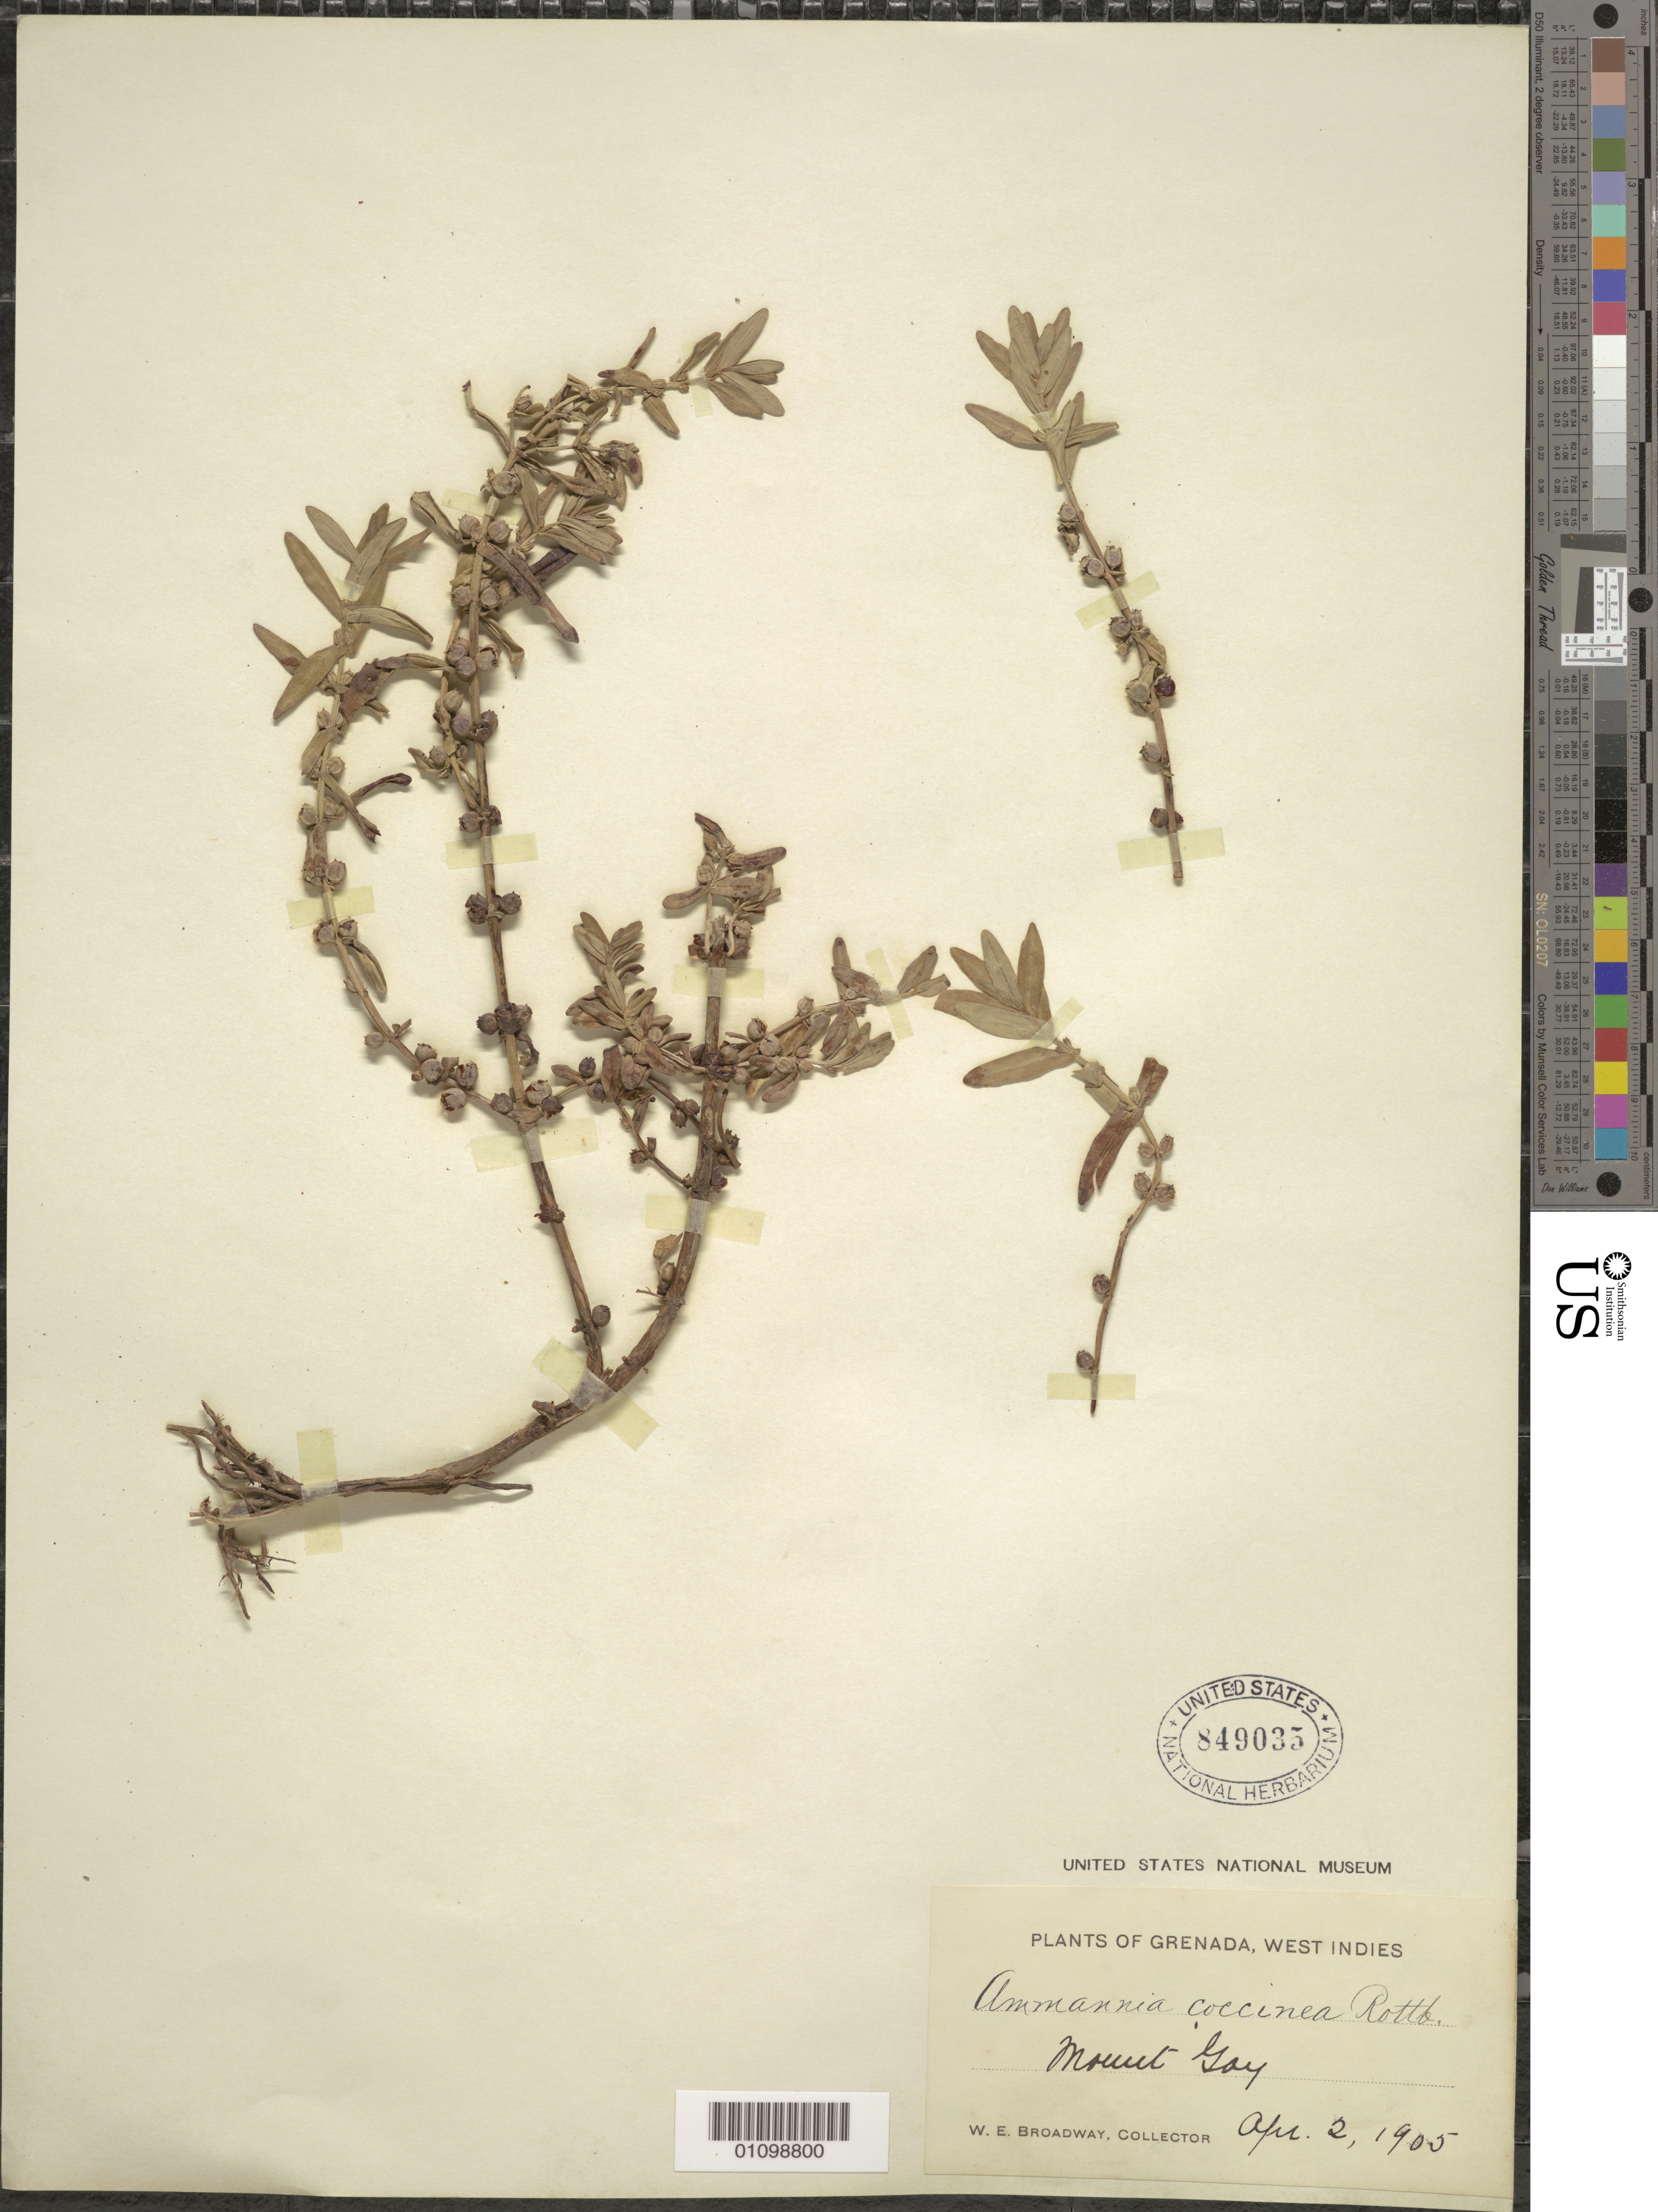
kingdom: Plantae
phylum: Tracheophyta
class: Magnoliopsida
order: Myrtales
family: Lythraceae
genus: Ammannia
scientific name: Ammannia coccinea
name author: Rottb.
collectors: W. E. Broadway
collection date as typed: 02 Apr 1905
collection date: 1905-04-02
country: Grenada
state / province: Saint George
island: Grenada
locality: Mount Gay.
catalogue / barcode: US 849035